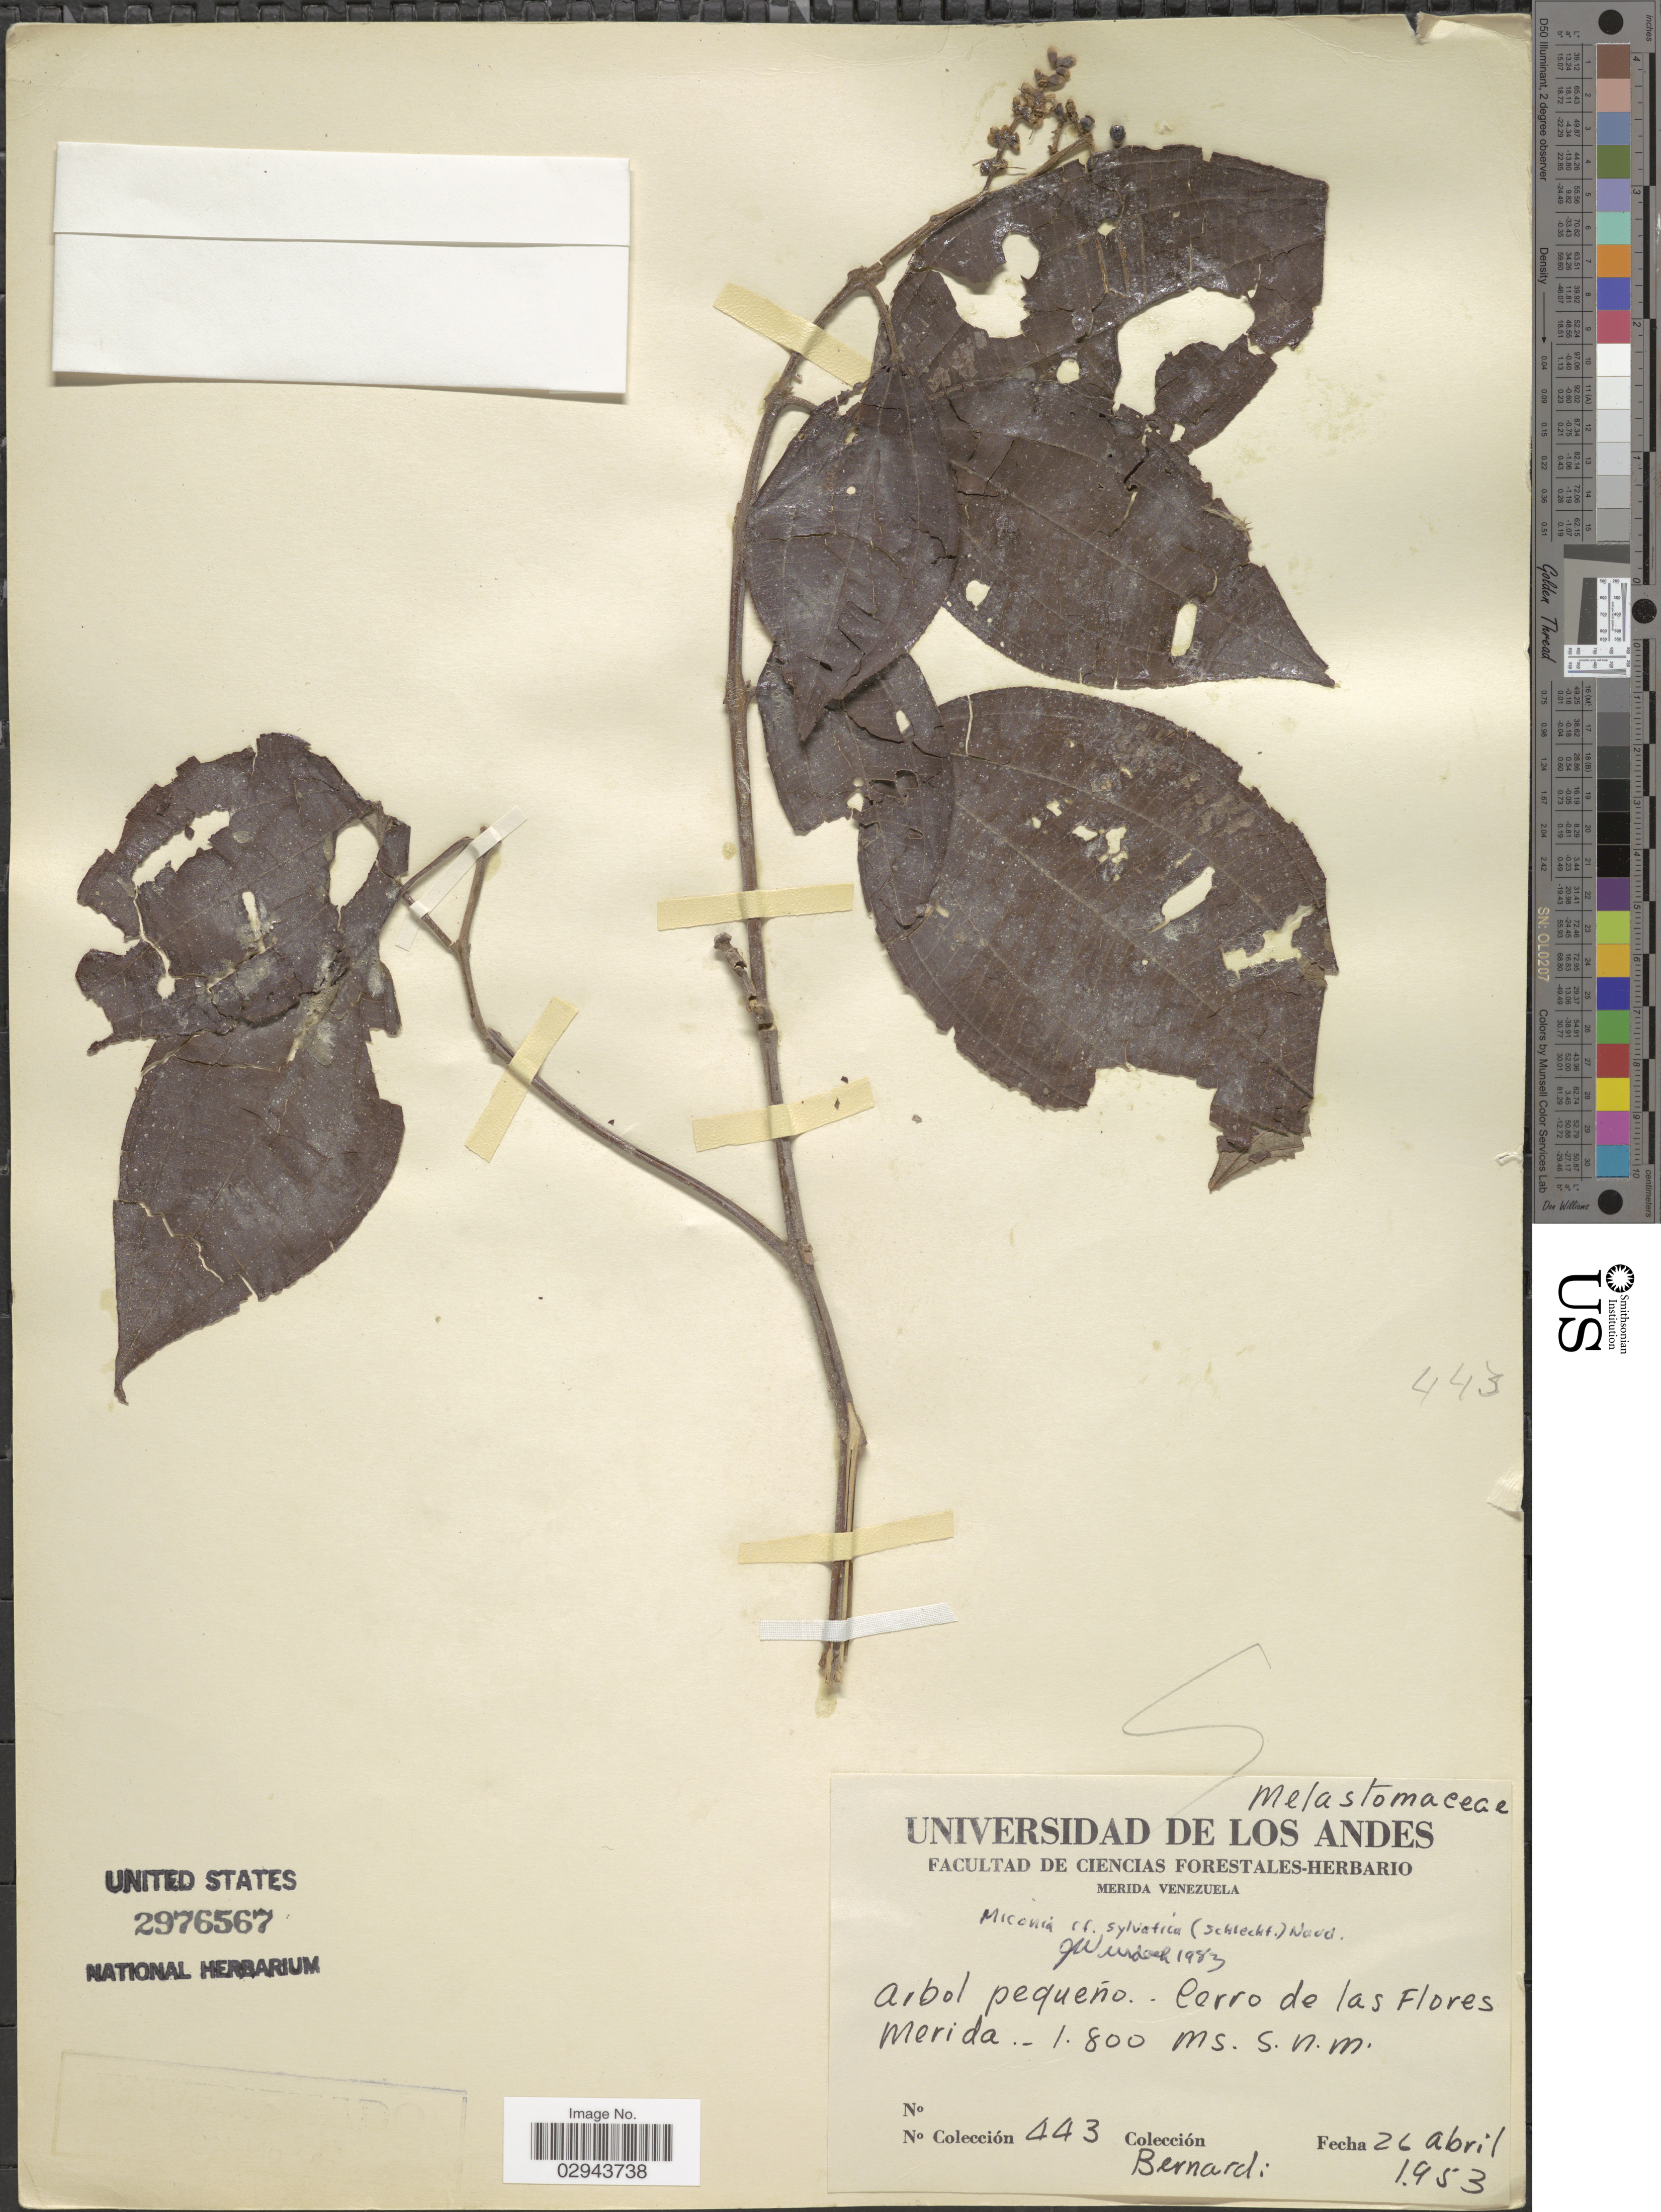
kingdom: Plantae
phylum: Tracheophyta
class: Magnoliopsida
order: Myrtales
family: Melastomataceae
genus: Miconia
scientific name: Miconia sylvatica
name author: (Schltdl.) Naudin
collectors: Bernardi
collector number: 443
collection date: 1953-04-26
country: Venezuela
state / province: Mérida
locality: Cerro de las Flores.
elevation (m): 1800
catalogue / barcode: US 2976567